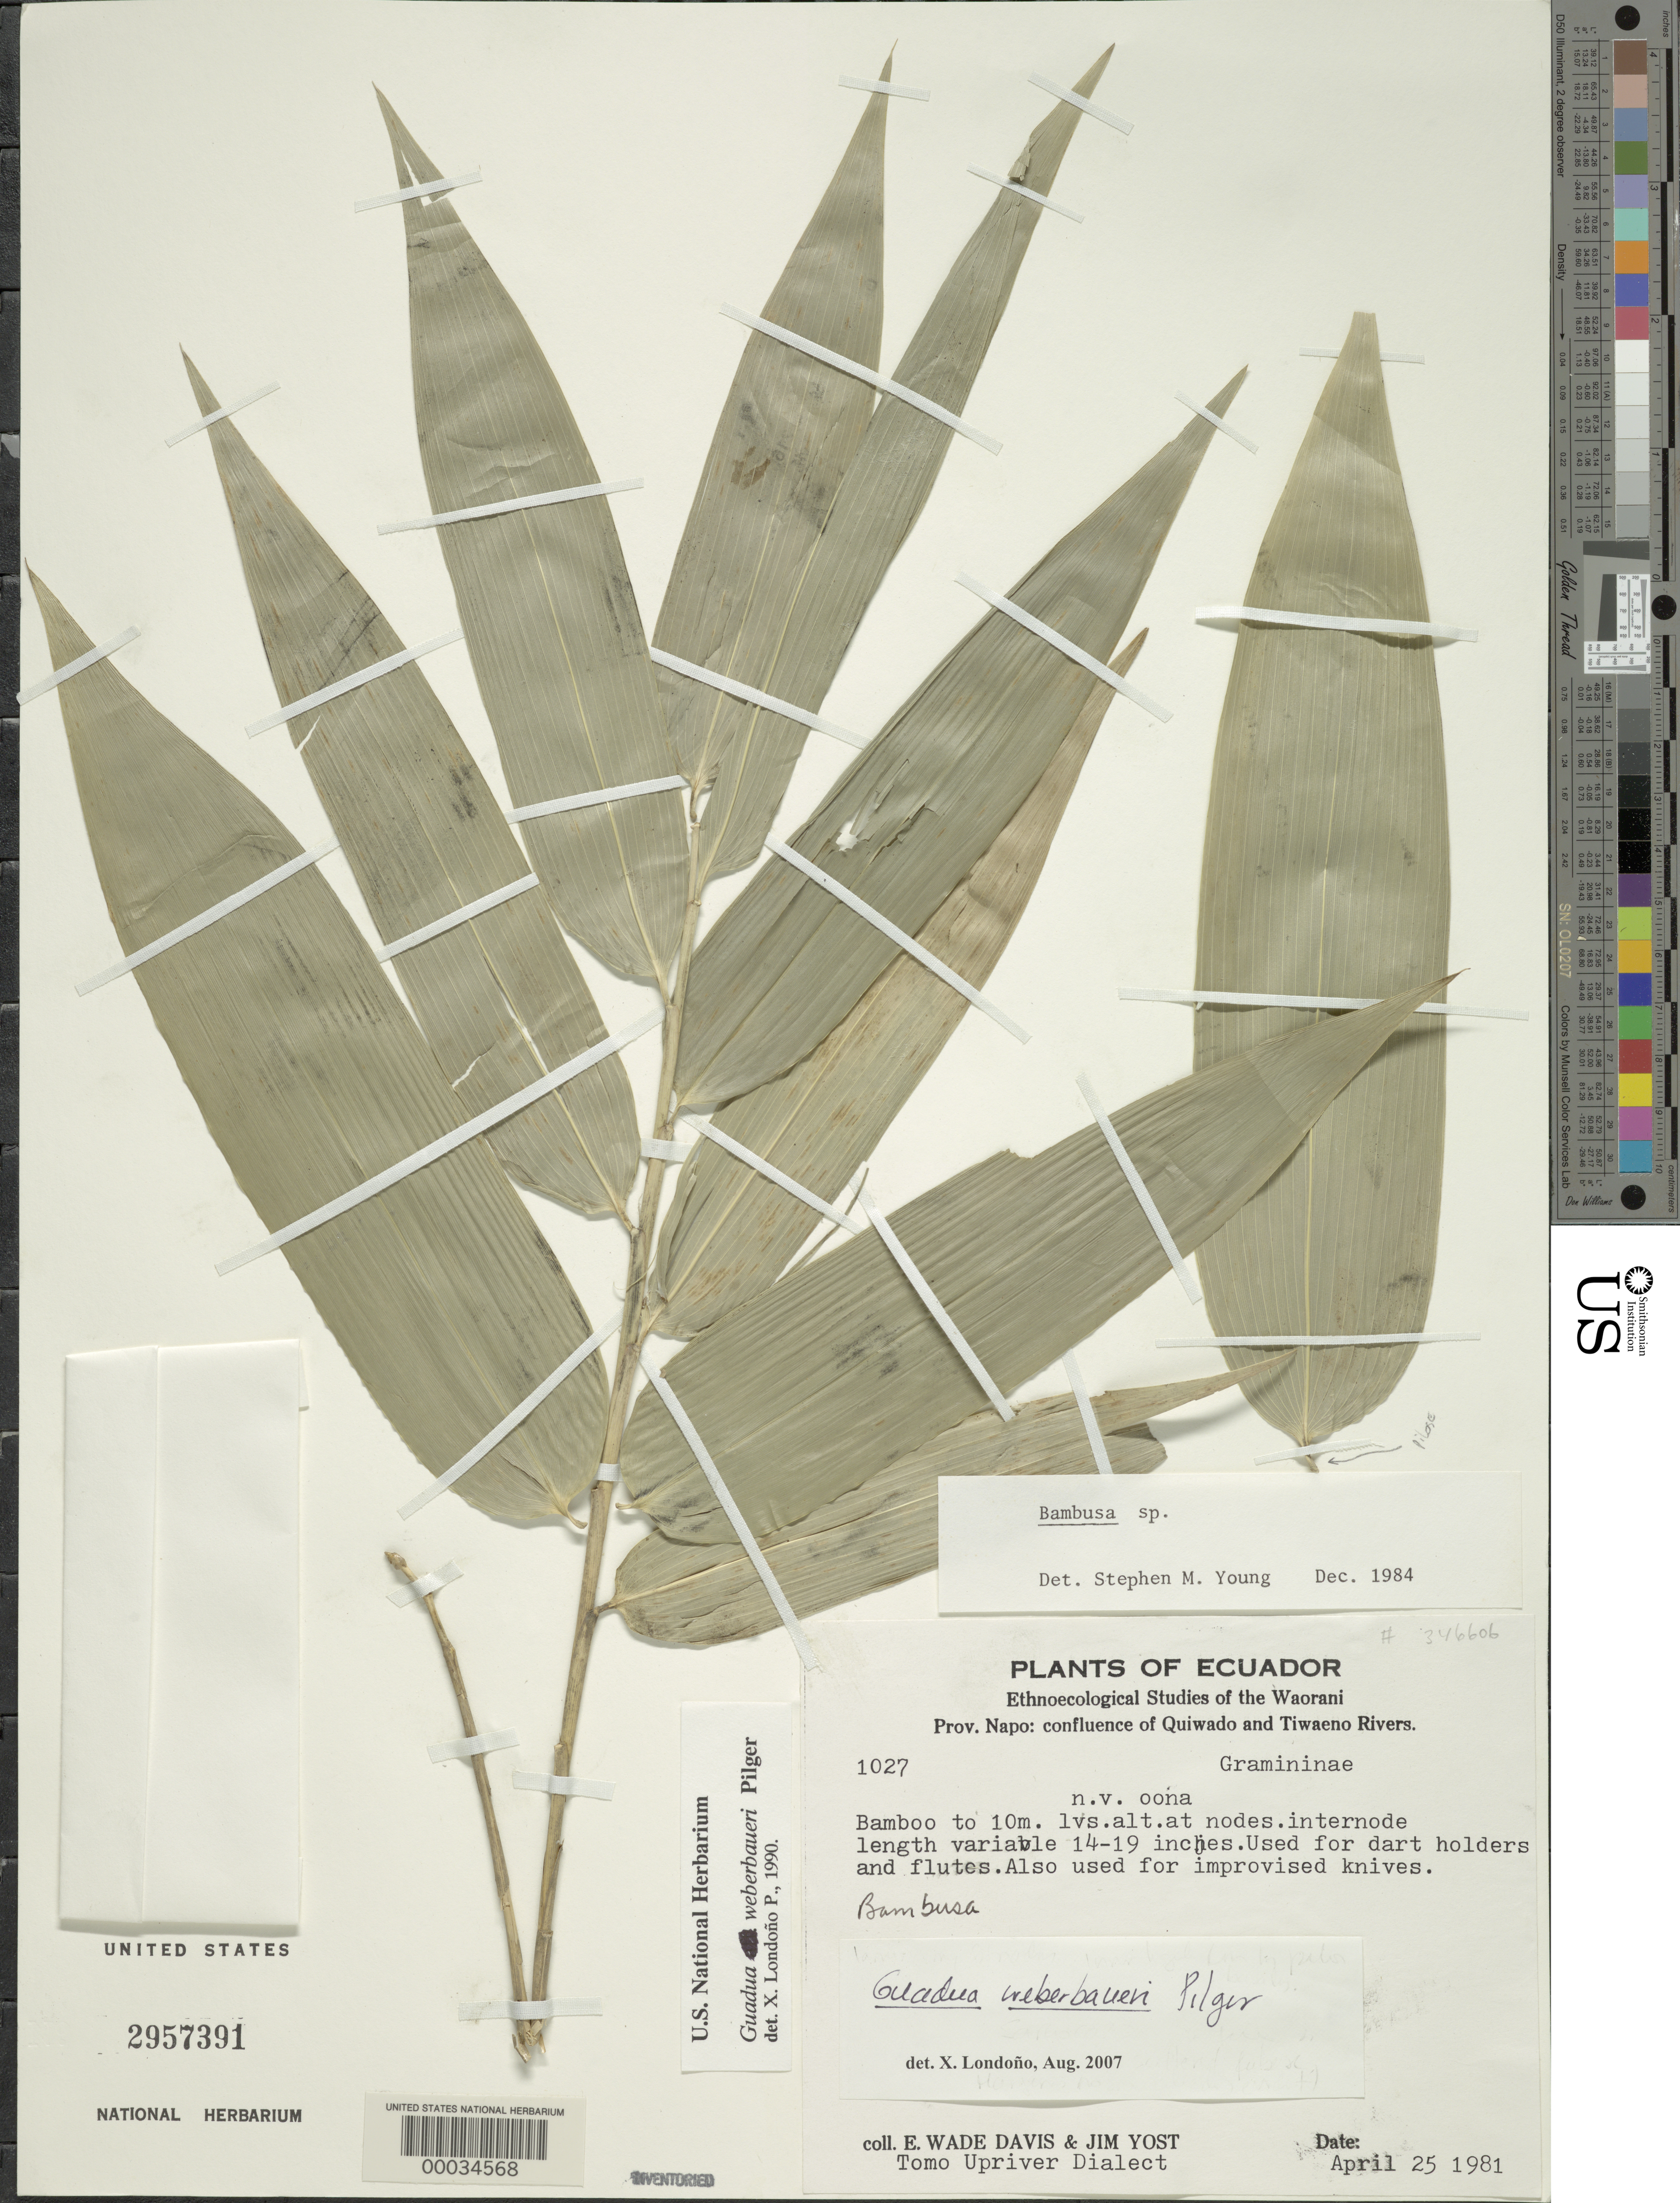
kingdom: Plantae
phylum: Tracheophyta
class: Liliopsida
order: Poales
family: Poaceae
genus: Guadua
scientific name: Guadua weberbaueri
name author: Pilg.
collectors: E. W. Davis & J. Yost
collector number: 1027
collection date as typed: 25 Apr 1981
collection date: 1981-04-25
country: Ecuador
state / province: Napo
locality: Quiwado and tiwaeno Rivers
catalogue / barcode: US 2957391